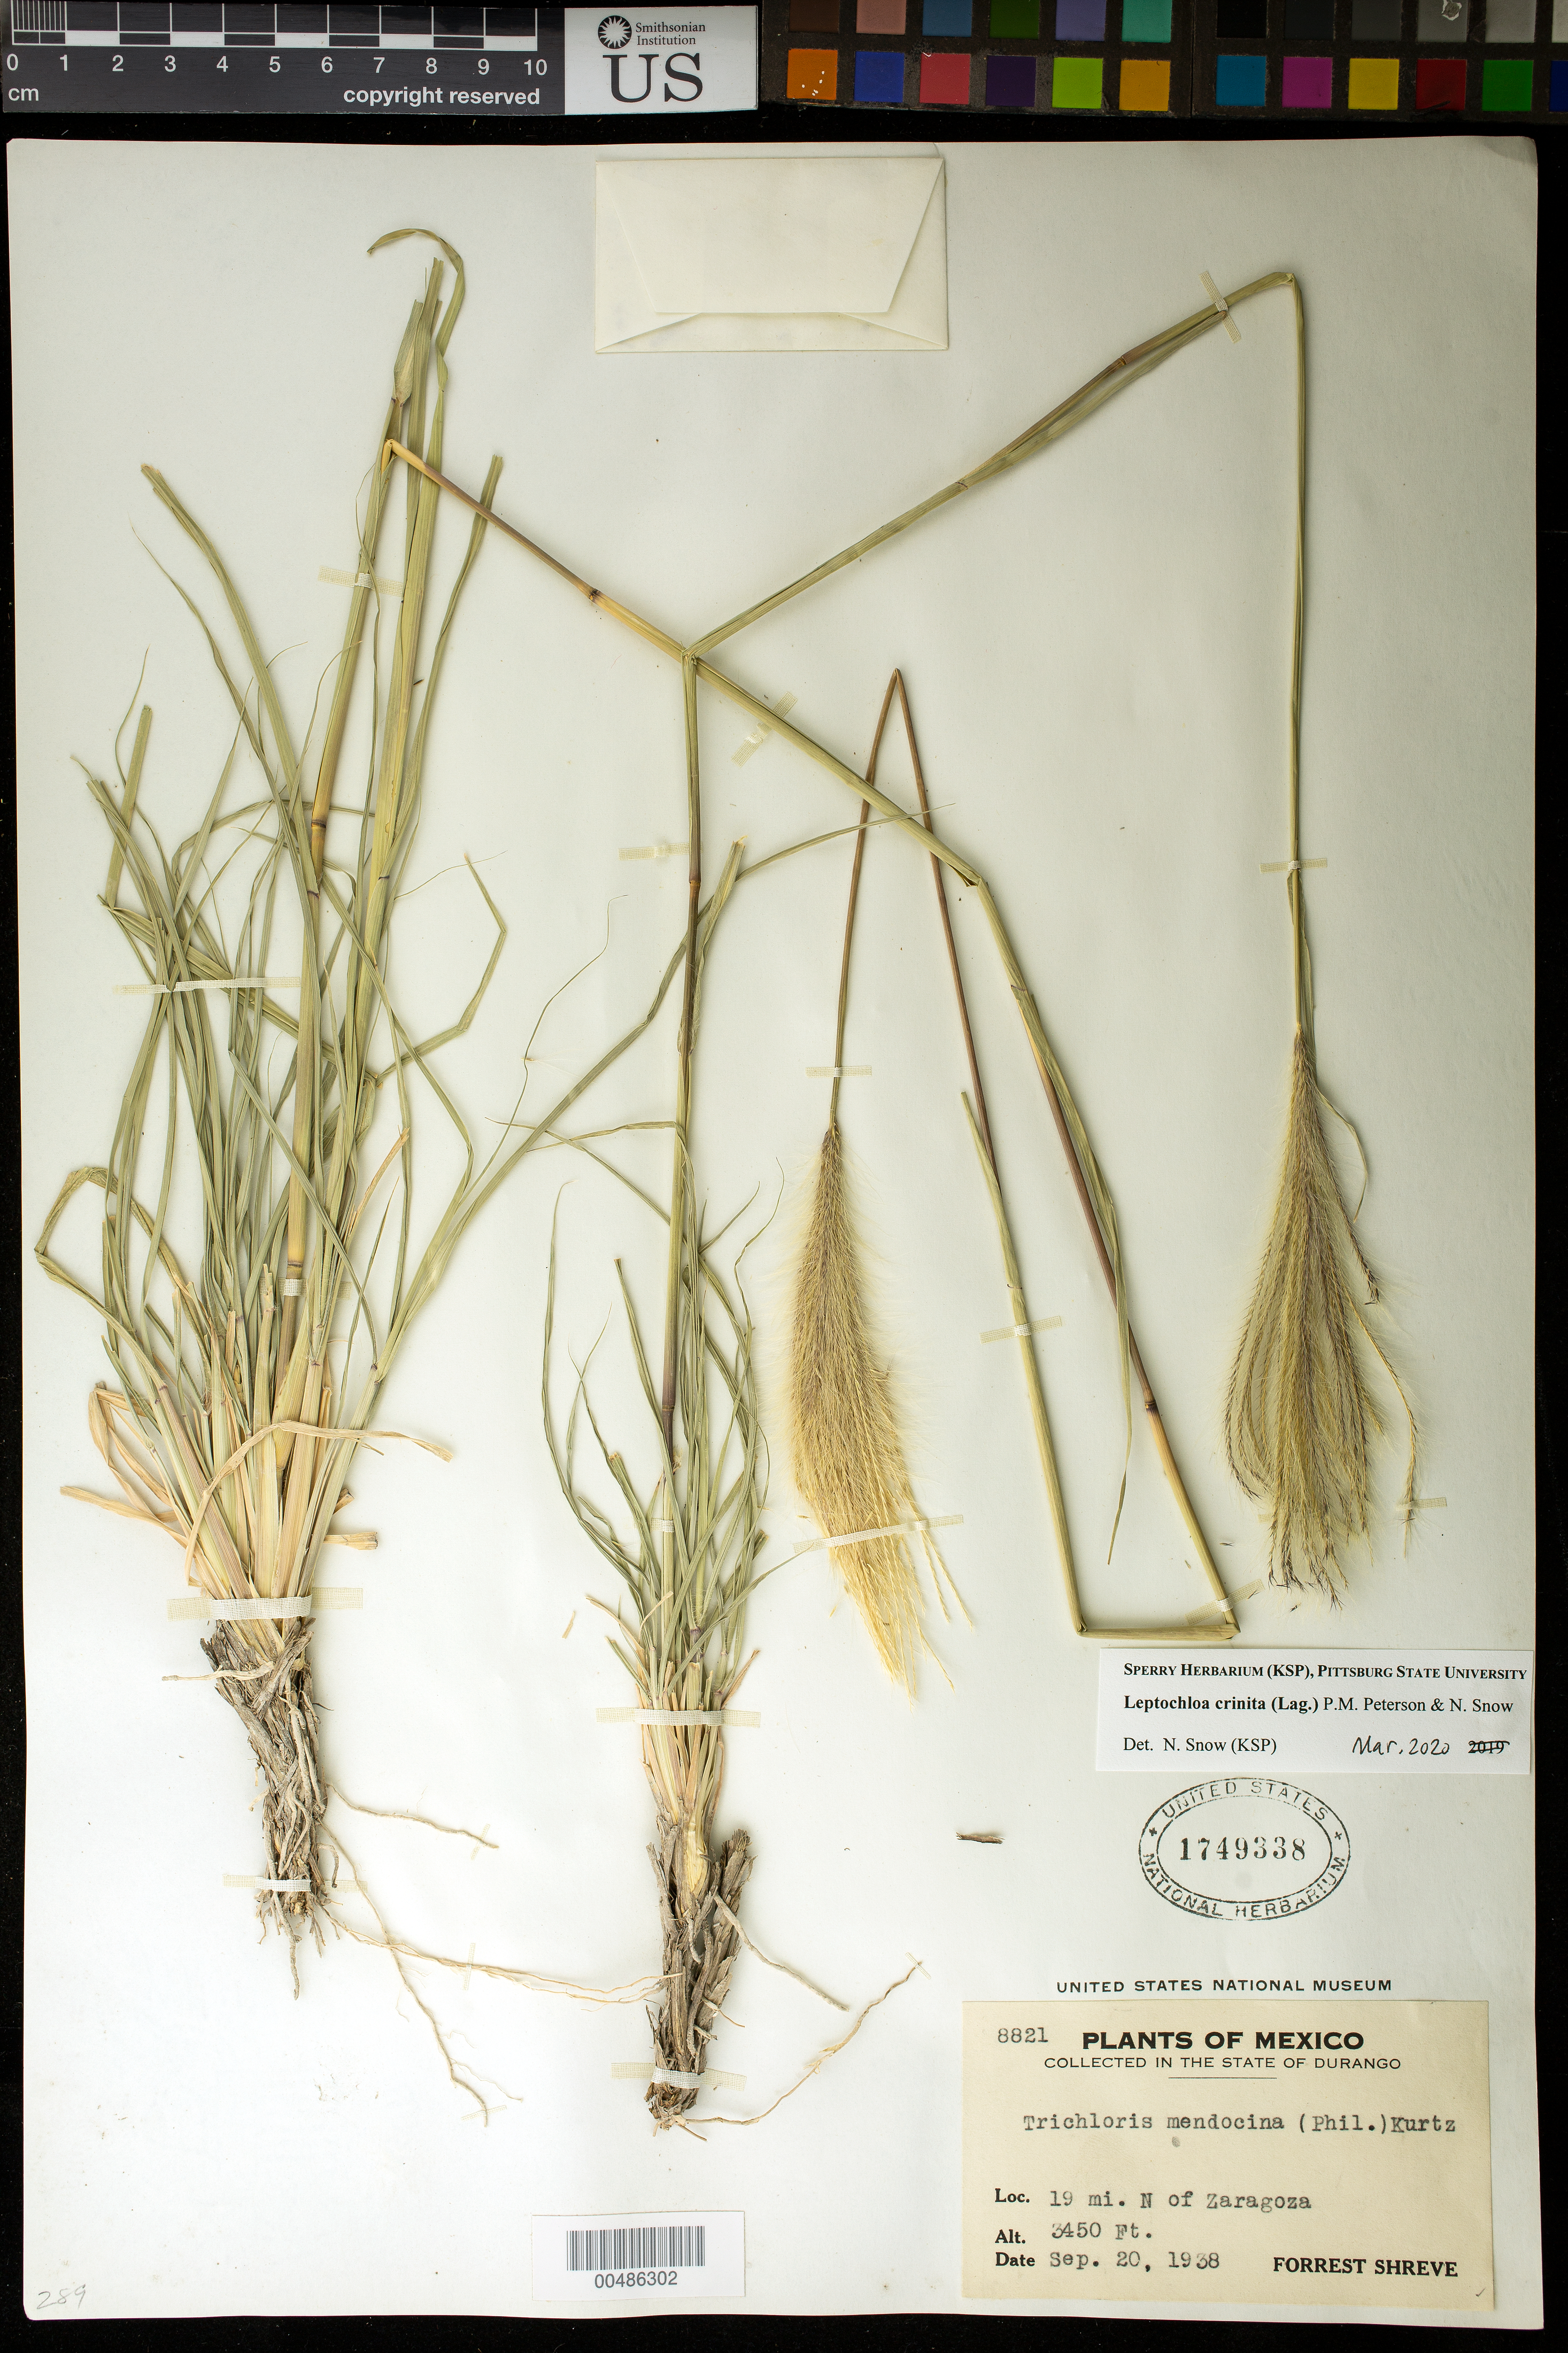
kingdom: Plantae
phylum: Tracheophyta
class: Liliopsida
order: Poales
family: Poaceae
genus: Leptochloa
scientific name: Leptochloa crinita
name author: (Lag.) P.M. Peterson & N. Snow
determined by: Snow, N.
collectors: F. Shreve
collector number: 8821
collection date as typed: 20 Sep 1938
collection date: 1938-09-20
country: Mexico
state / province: Durango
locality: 19 mi N of Zaragoza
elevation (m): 1052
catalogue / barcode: US 1749338